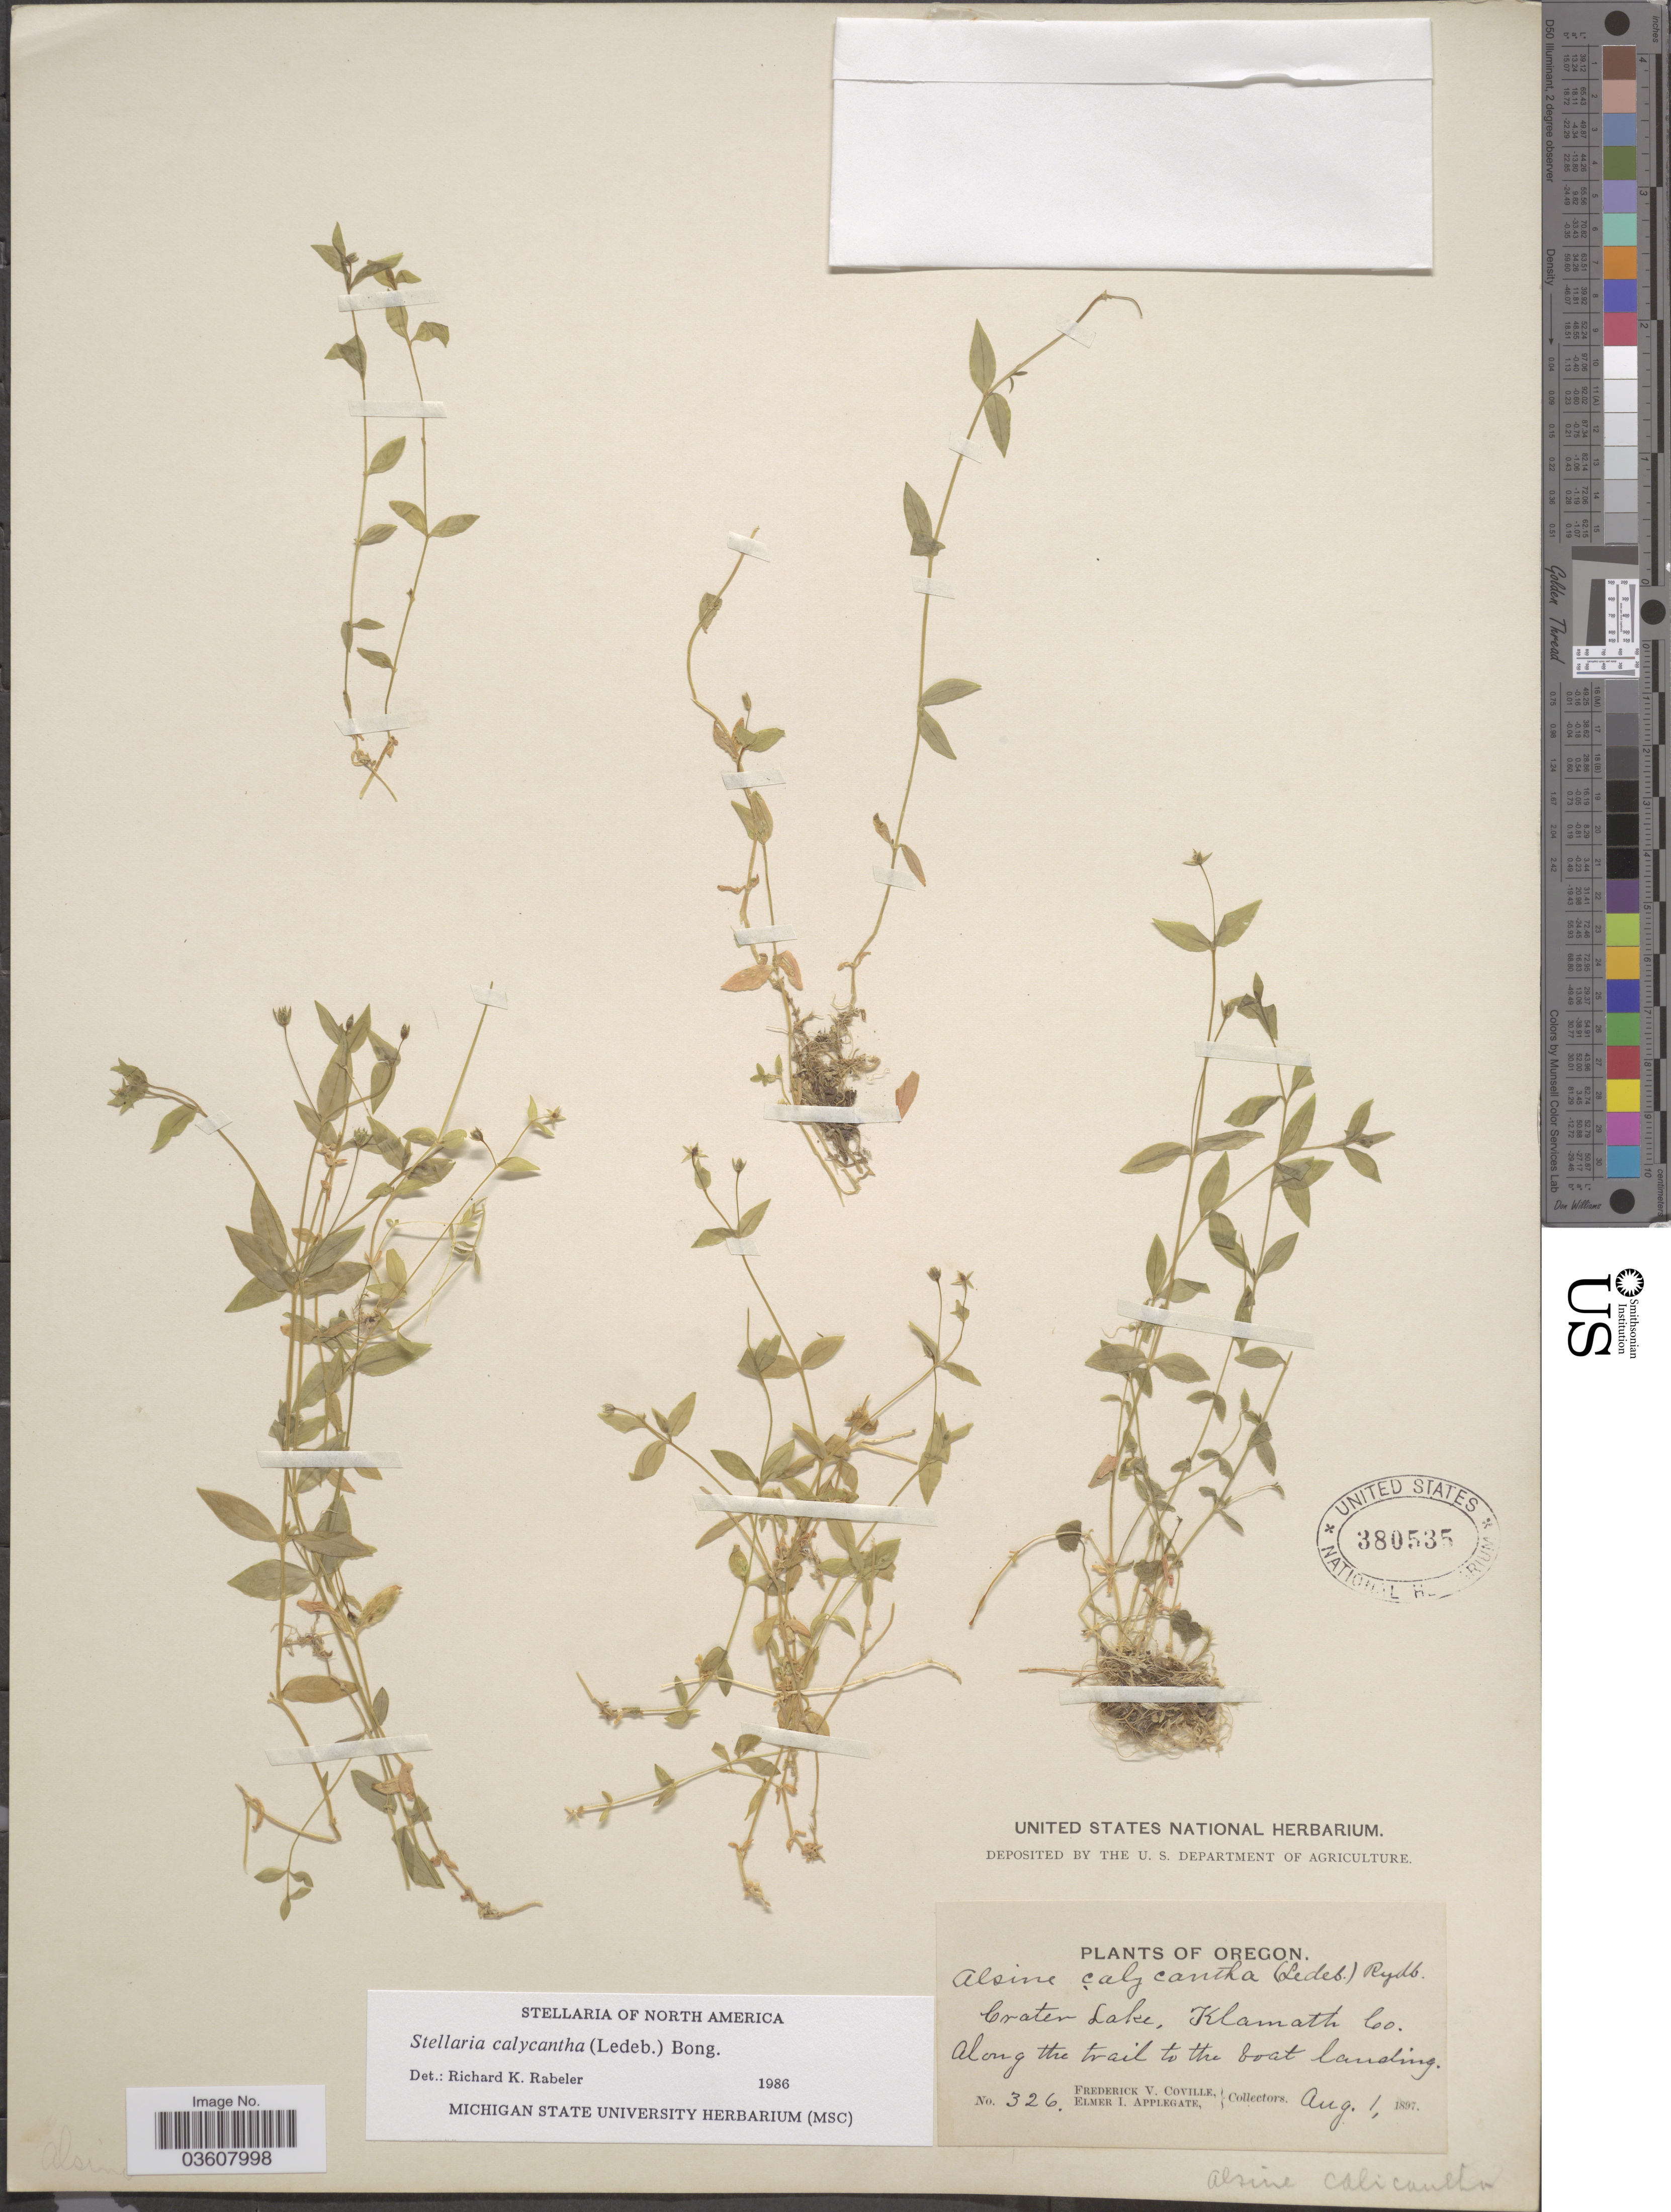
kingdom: Plantae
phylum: Tracheophyta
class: Magnoliopsida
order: Caryophyllales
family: Caryophyllaceae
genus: Stellaria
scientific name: Stellaria calycantha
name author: (Ledeb.) Bong.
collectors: F. V. Coville & E. I. Applegate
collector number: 326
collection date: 1897-08-01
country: United States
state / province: Oregon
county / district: Klamath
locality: Crater Lake, Klamath Co. Along the trail to the boat landing.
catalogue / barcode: US 380535